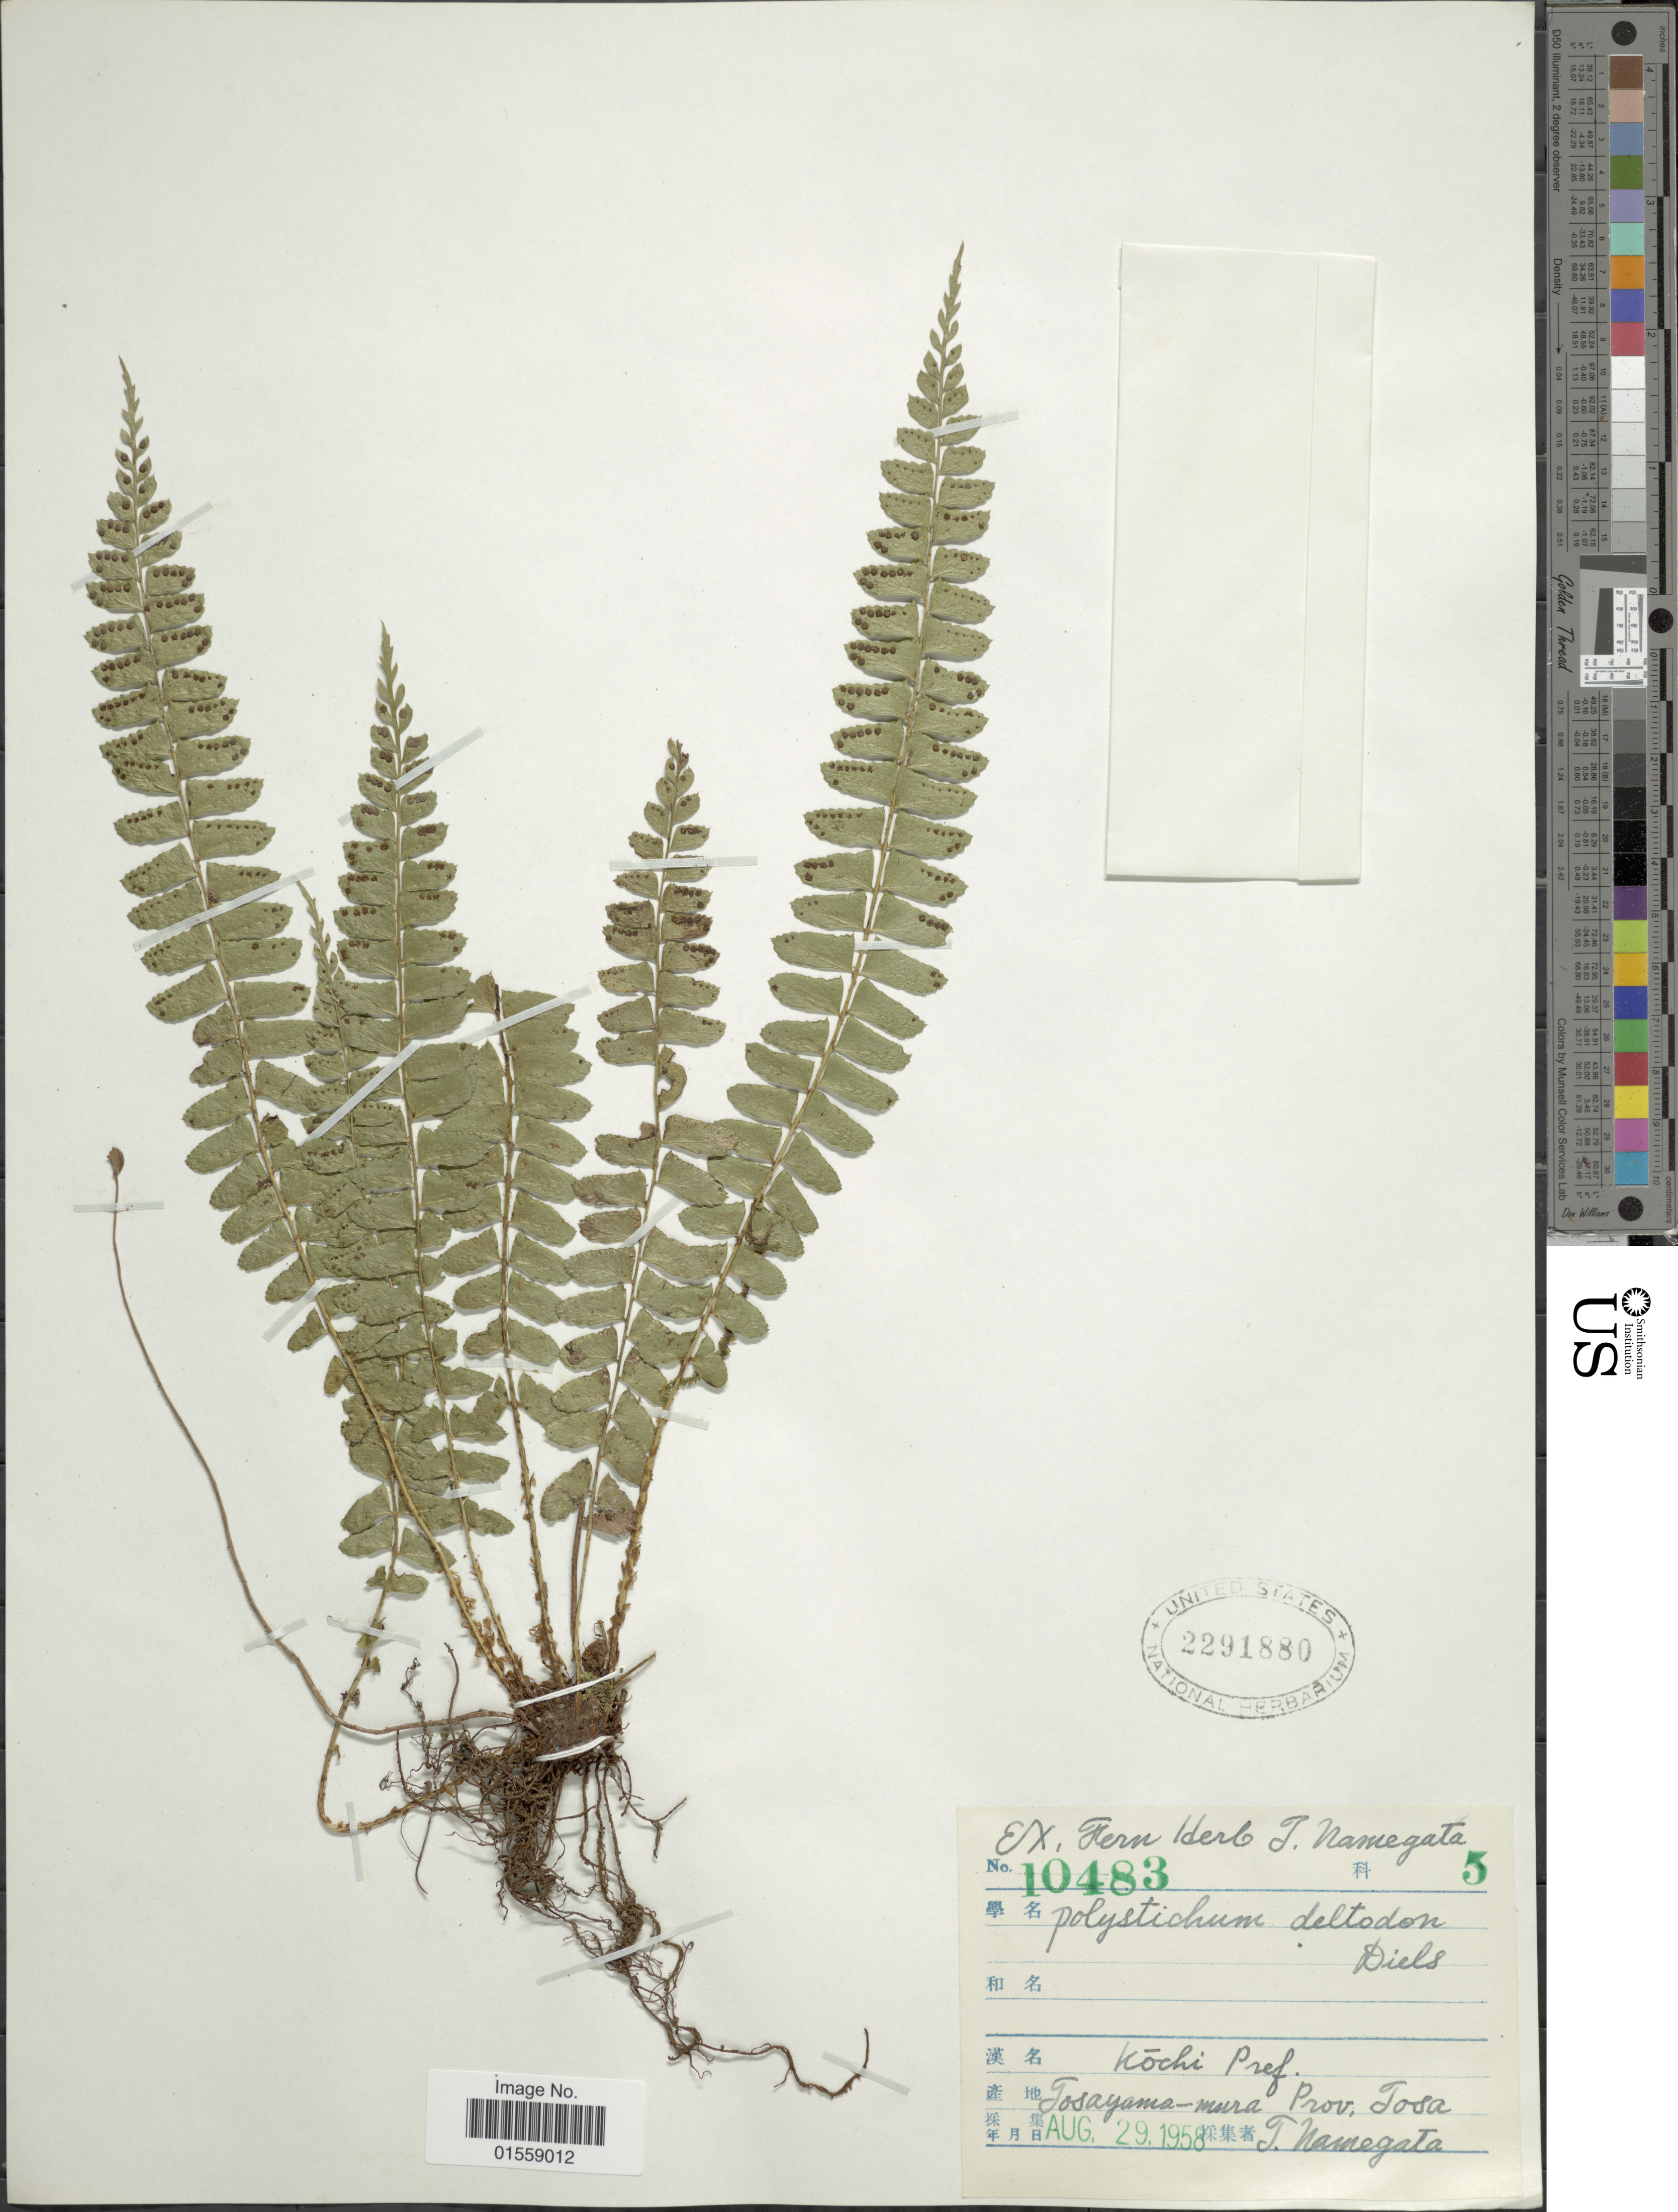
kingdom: Plantae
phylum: Tracheophyta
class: Polypodiopsida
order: Polypodiales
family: Dryopteridaceae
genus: Polystichum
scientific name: Polystichum deltodon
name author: (Baker) Diels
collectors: T. Namegata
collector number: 10483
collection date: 1958-08-29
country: Japan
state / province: Koti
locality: Kochi Pref., Tosayama-mura, Prov. Tosa.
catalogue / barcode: US 2291880